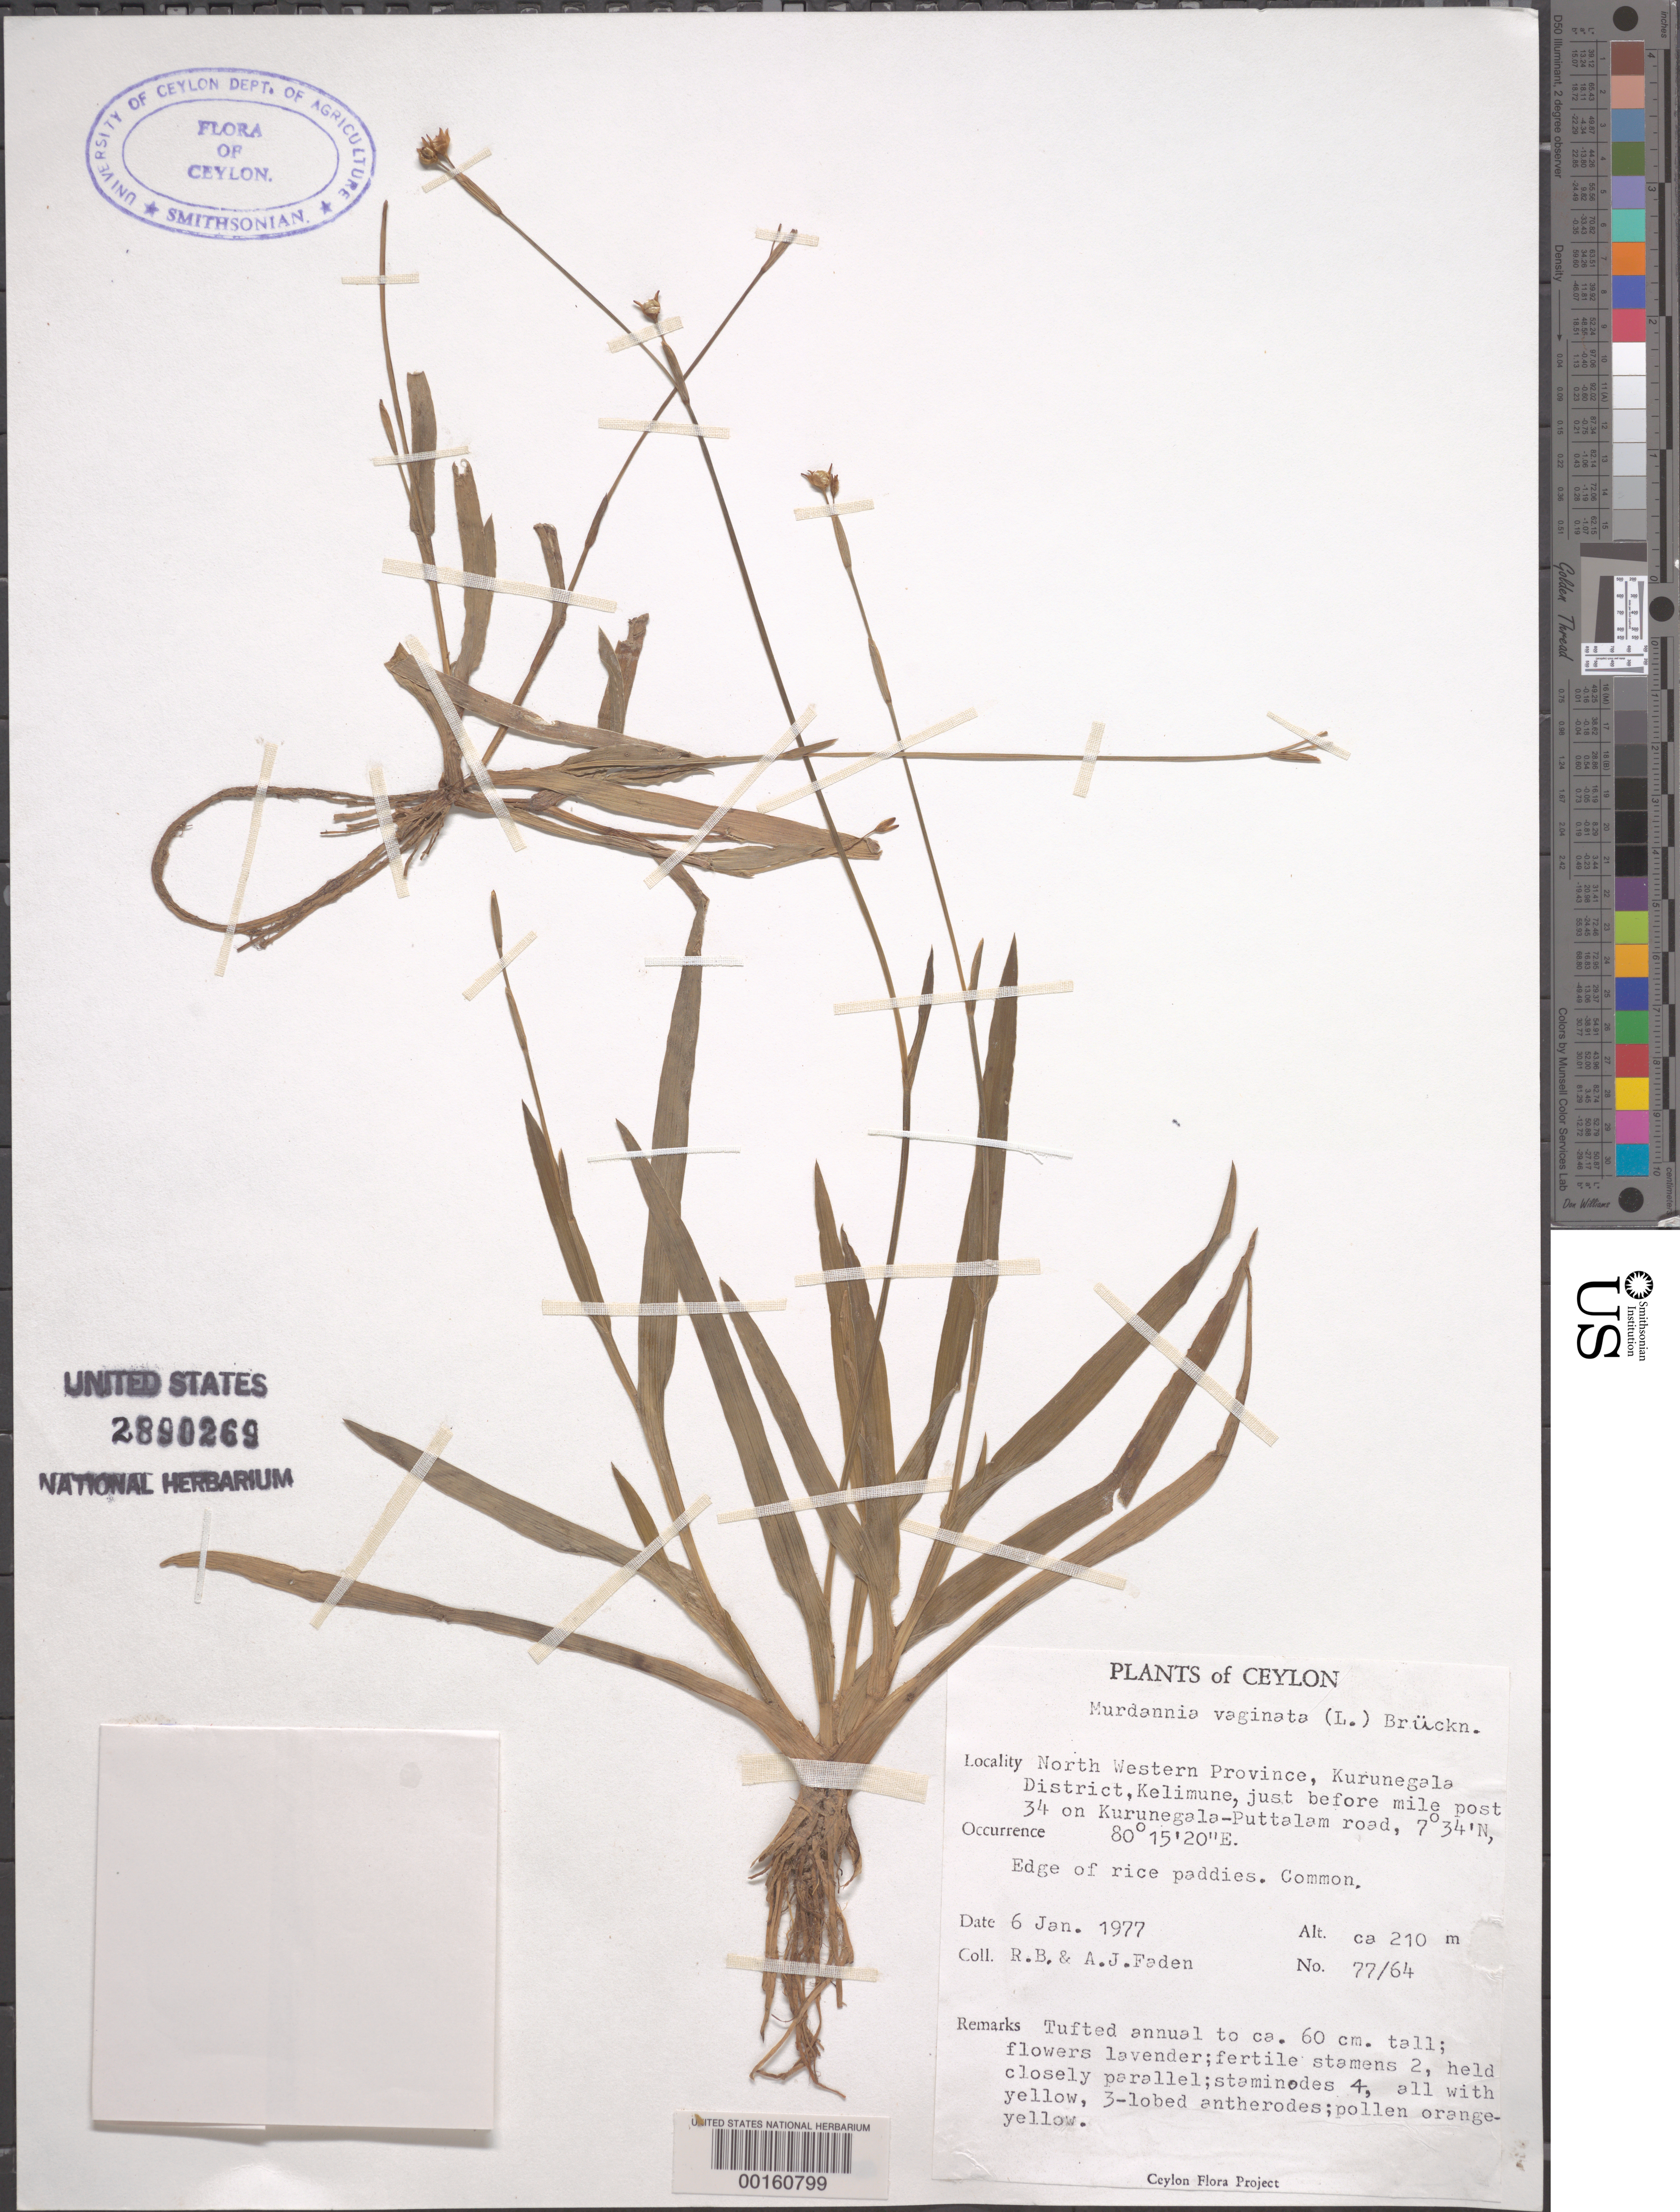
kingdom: Plantae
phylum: Tracheophyta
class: Liliopsida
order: Commelinales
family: Commelinaceae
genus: Murdannia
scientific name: Murdannia vaginata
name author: (L.) G. Brückn.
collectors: R. B. Faden & A. J. Faden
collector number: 77/64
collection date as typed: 06 Jan 1977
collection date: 1977-01-06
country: Sri Lanka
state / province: North Western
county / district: Kurunegala Dist.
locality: Kelimune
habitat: Edge of rice paddies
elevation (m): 210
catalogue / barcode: US 2890269